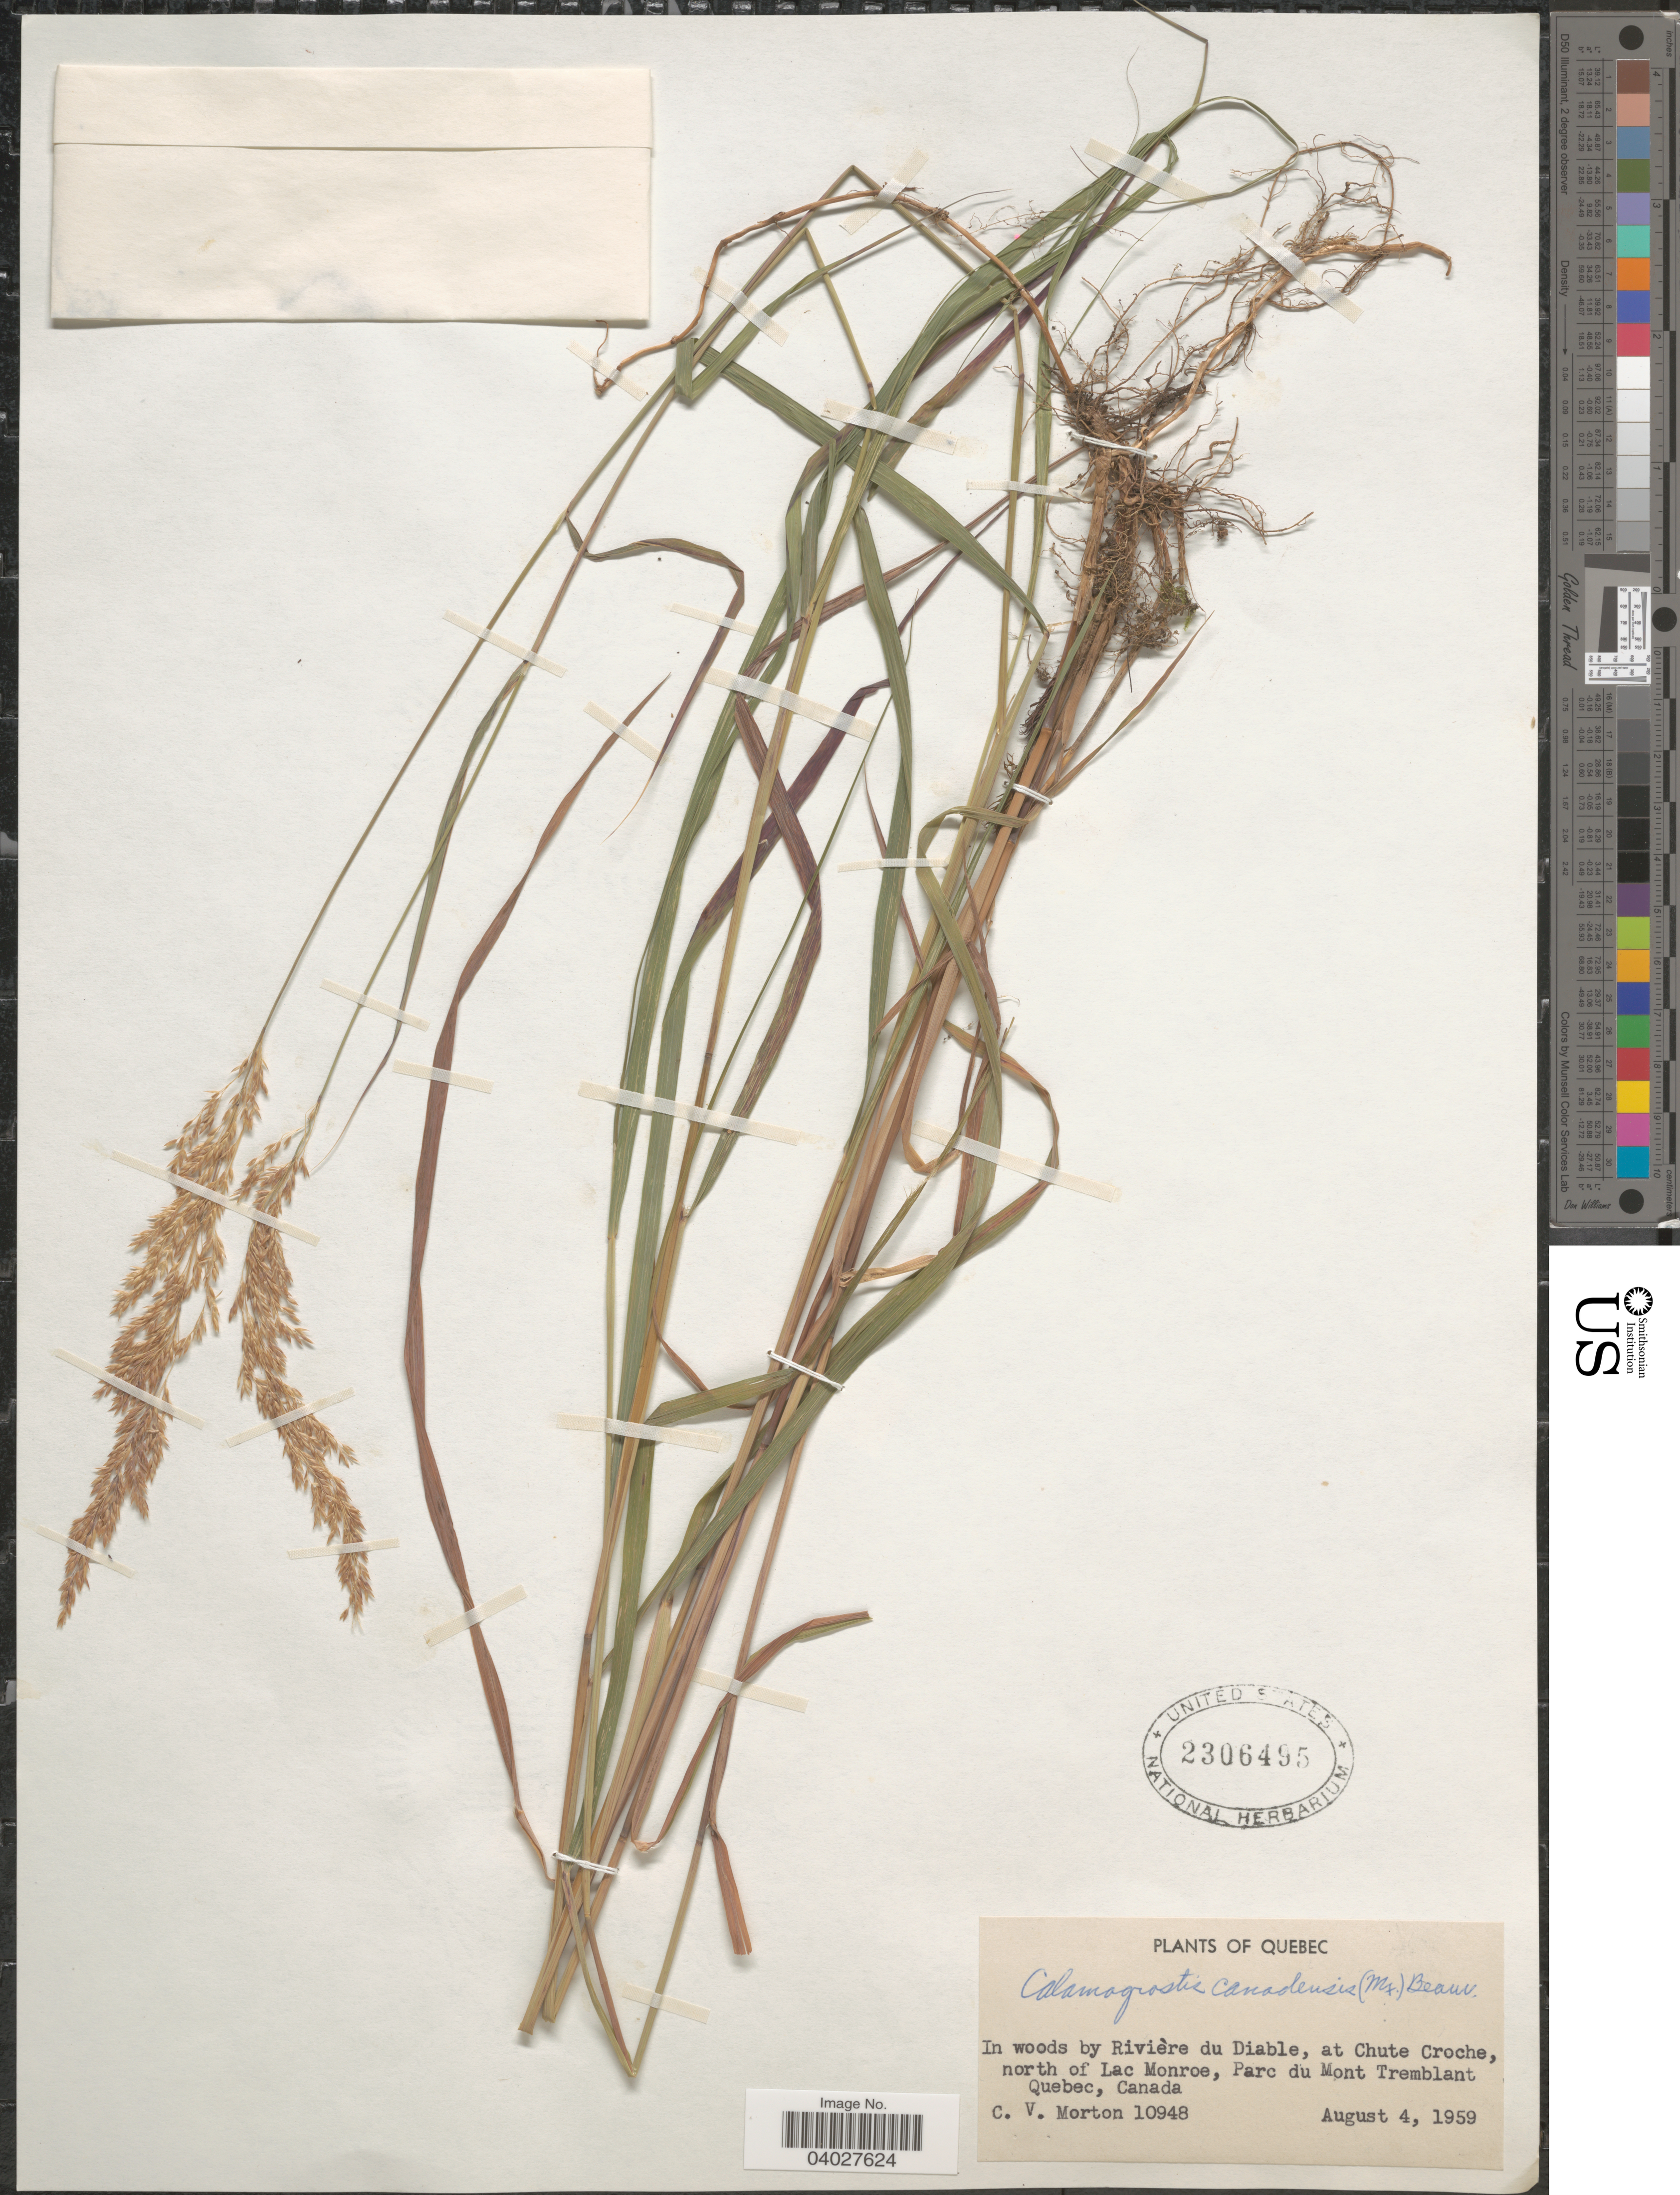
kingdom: Plantae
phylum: Tracheophyta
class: Liliopsida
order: Poales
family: Poaceae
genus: Calamagrostis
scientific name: Calamagrostis canadensis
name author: (Michx.) P. Beauv.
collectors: C. V. Morton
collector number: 10948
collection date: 1959-08-04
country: Canada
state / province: Quebec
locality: In woods by Rivière du Diable, at Chute Croche, north of Lac Monroe, Parc du Mont Temblant Quebec.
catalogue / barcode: US 2306495